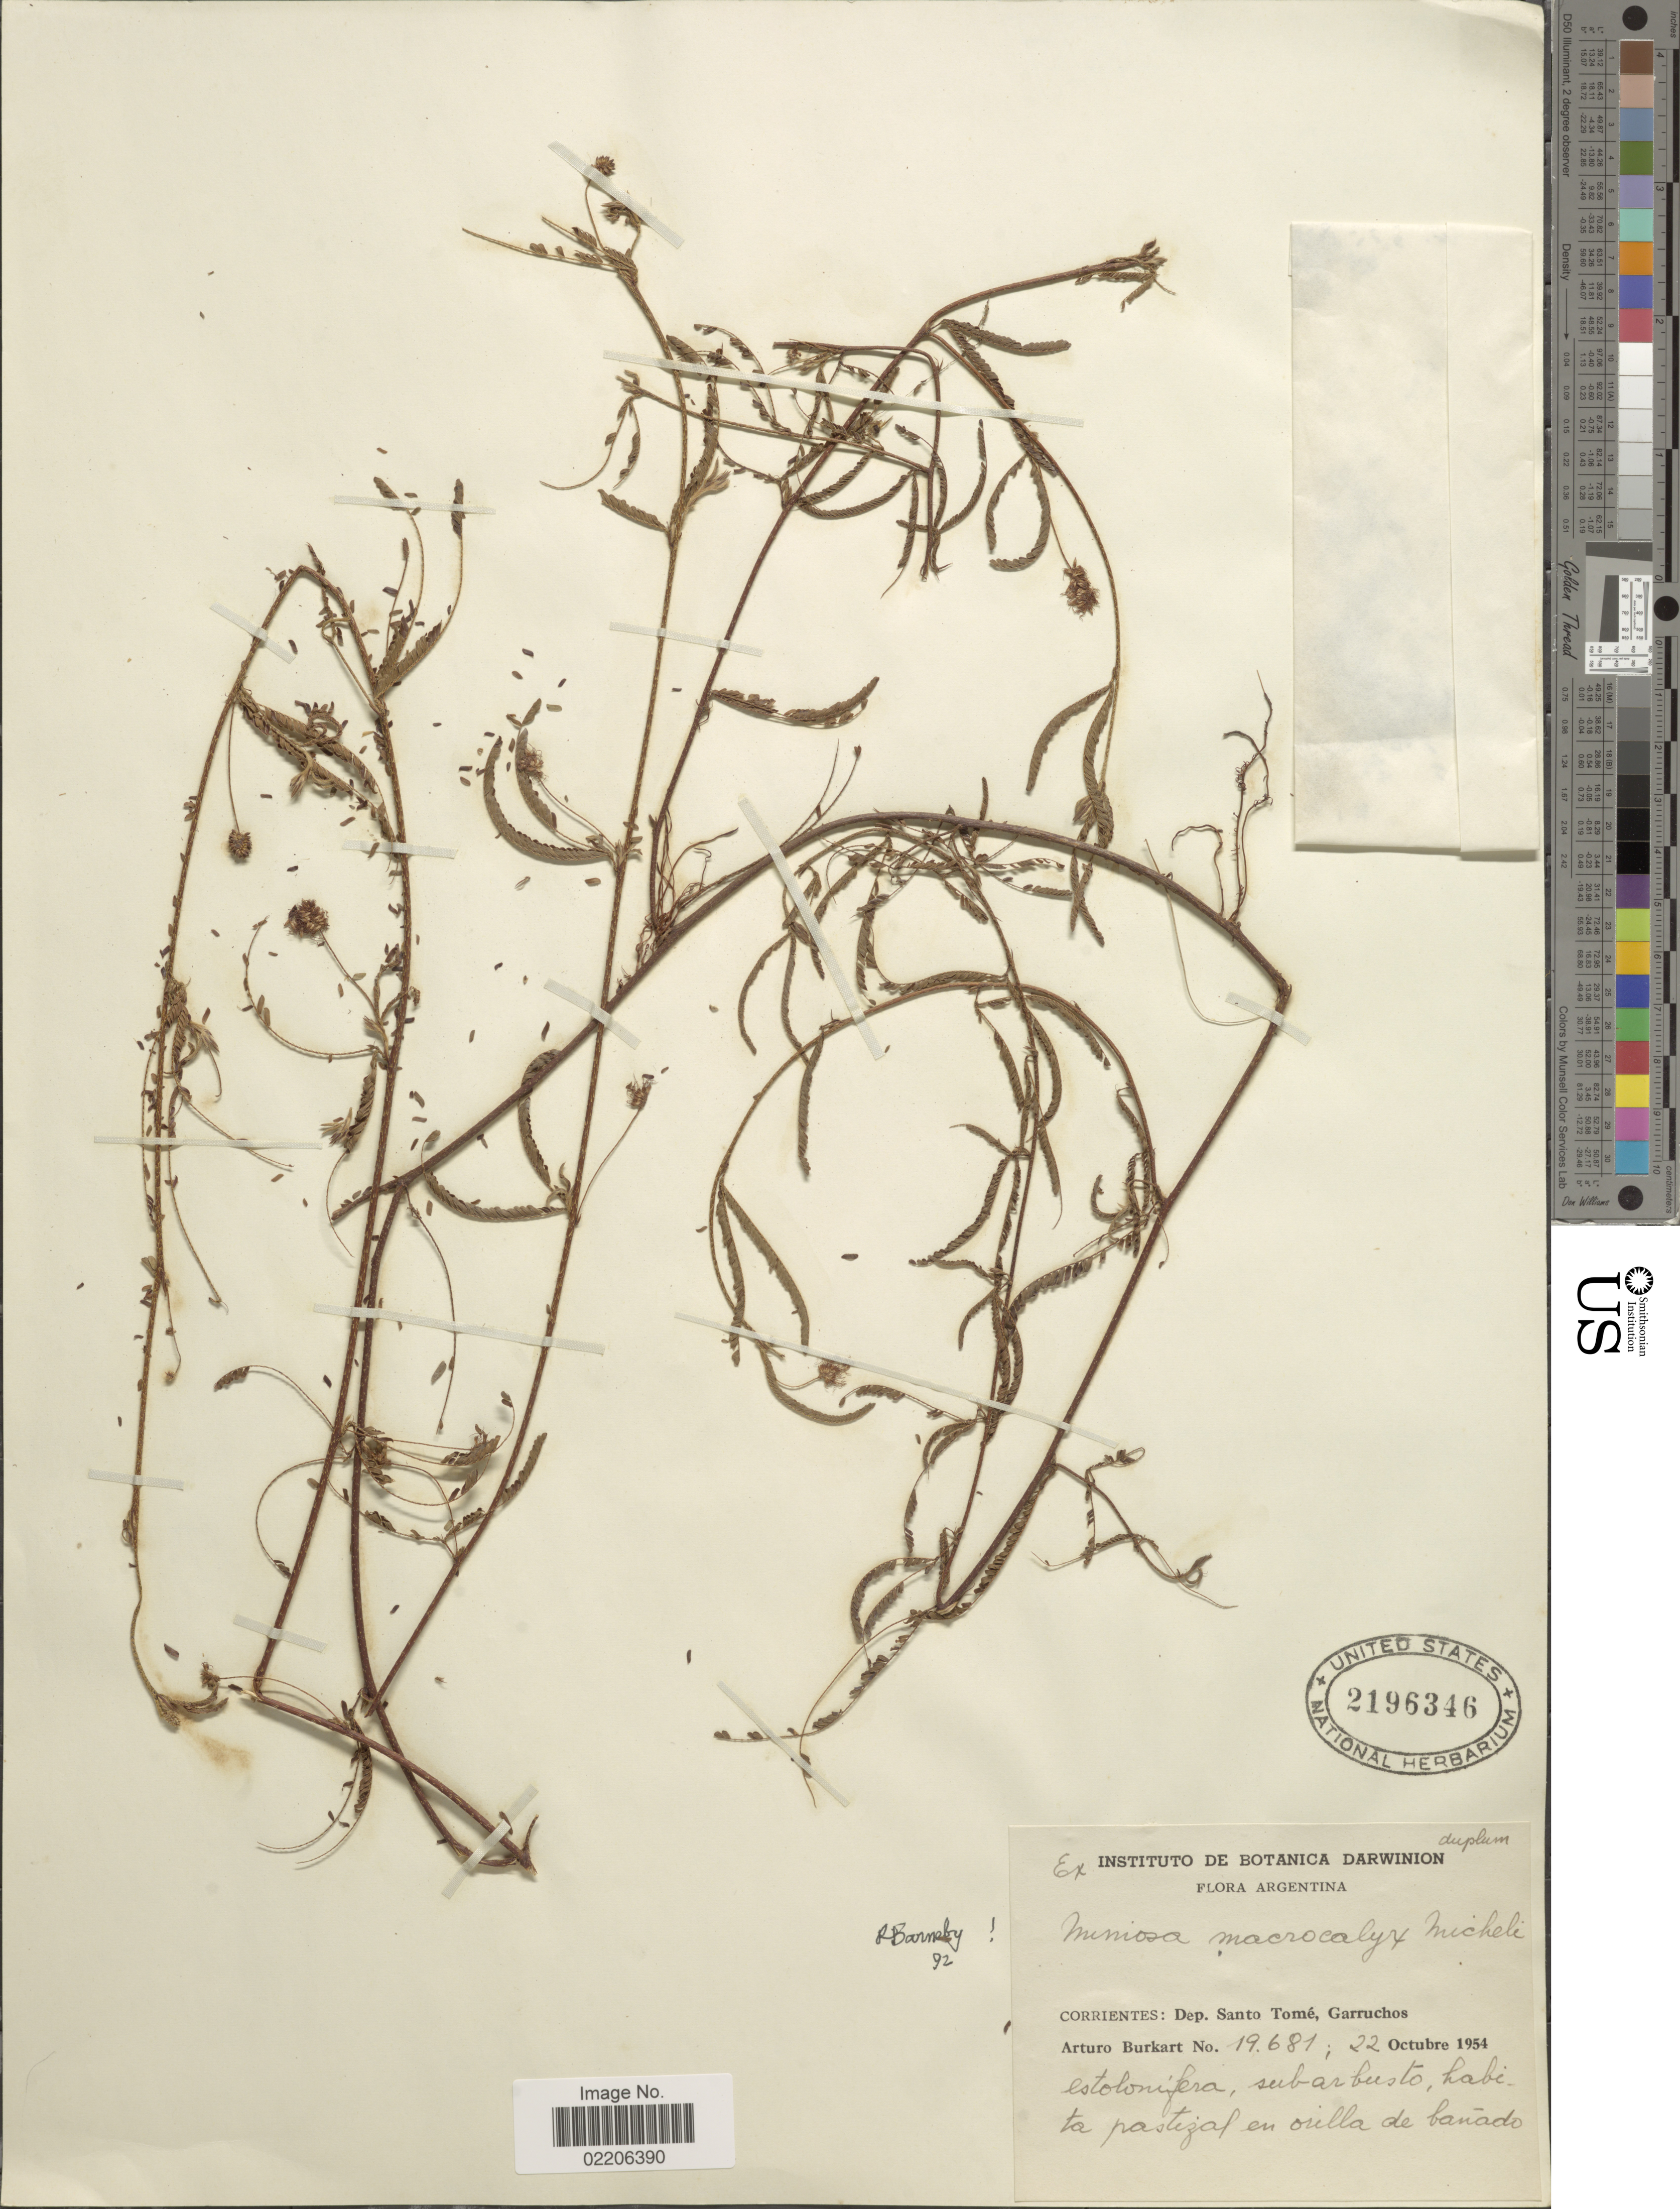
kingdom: Plantae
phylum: Tracheophyta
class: Magnoliopsida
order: Fabales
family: Fabaceae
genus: Mimosa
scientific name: Mimosa macrocalyx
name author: Micheli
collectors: A. E. Burkart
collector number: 19681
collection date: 1954-10-22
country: Argentina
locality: Dep. Santo Tomé, Garruchos, en orilla de banado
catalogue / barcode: US 2196346